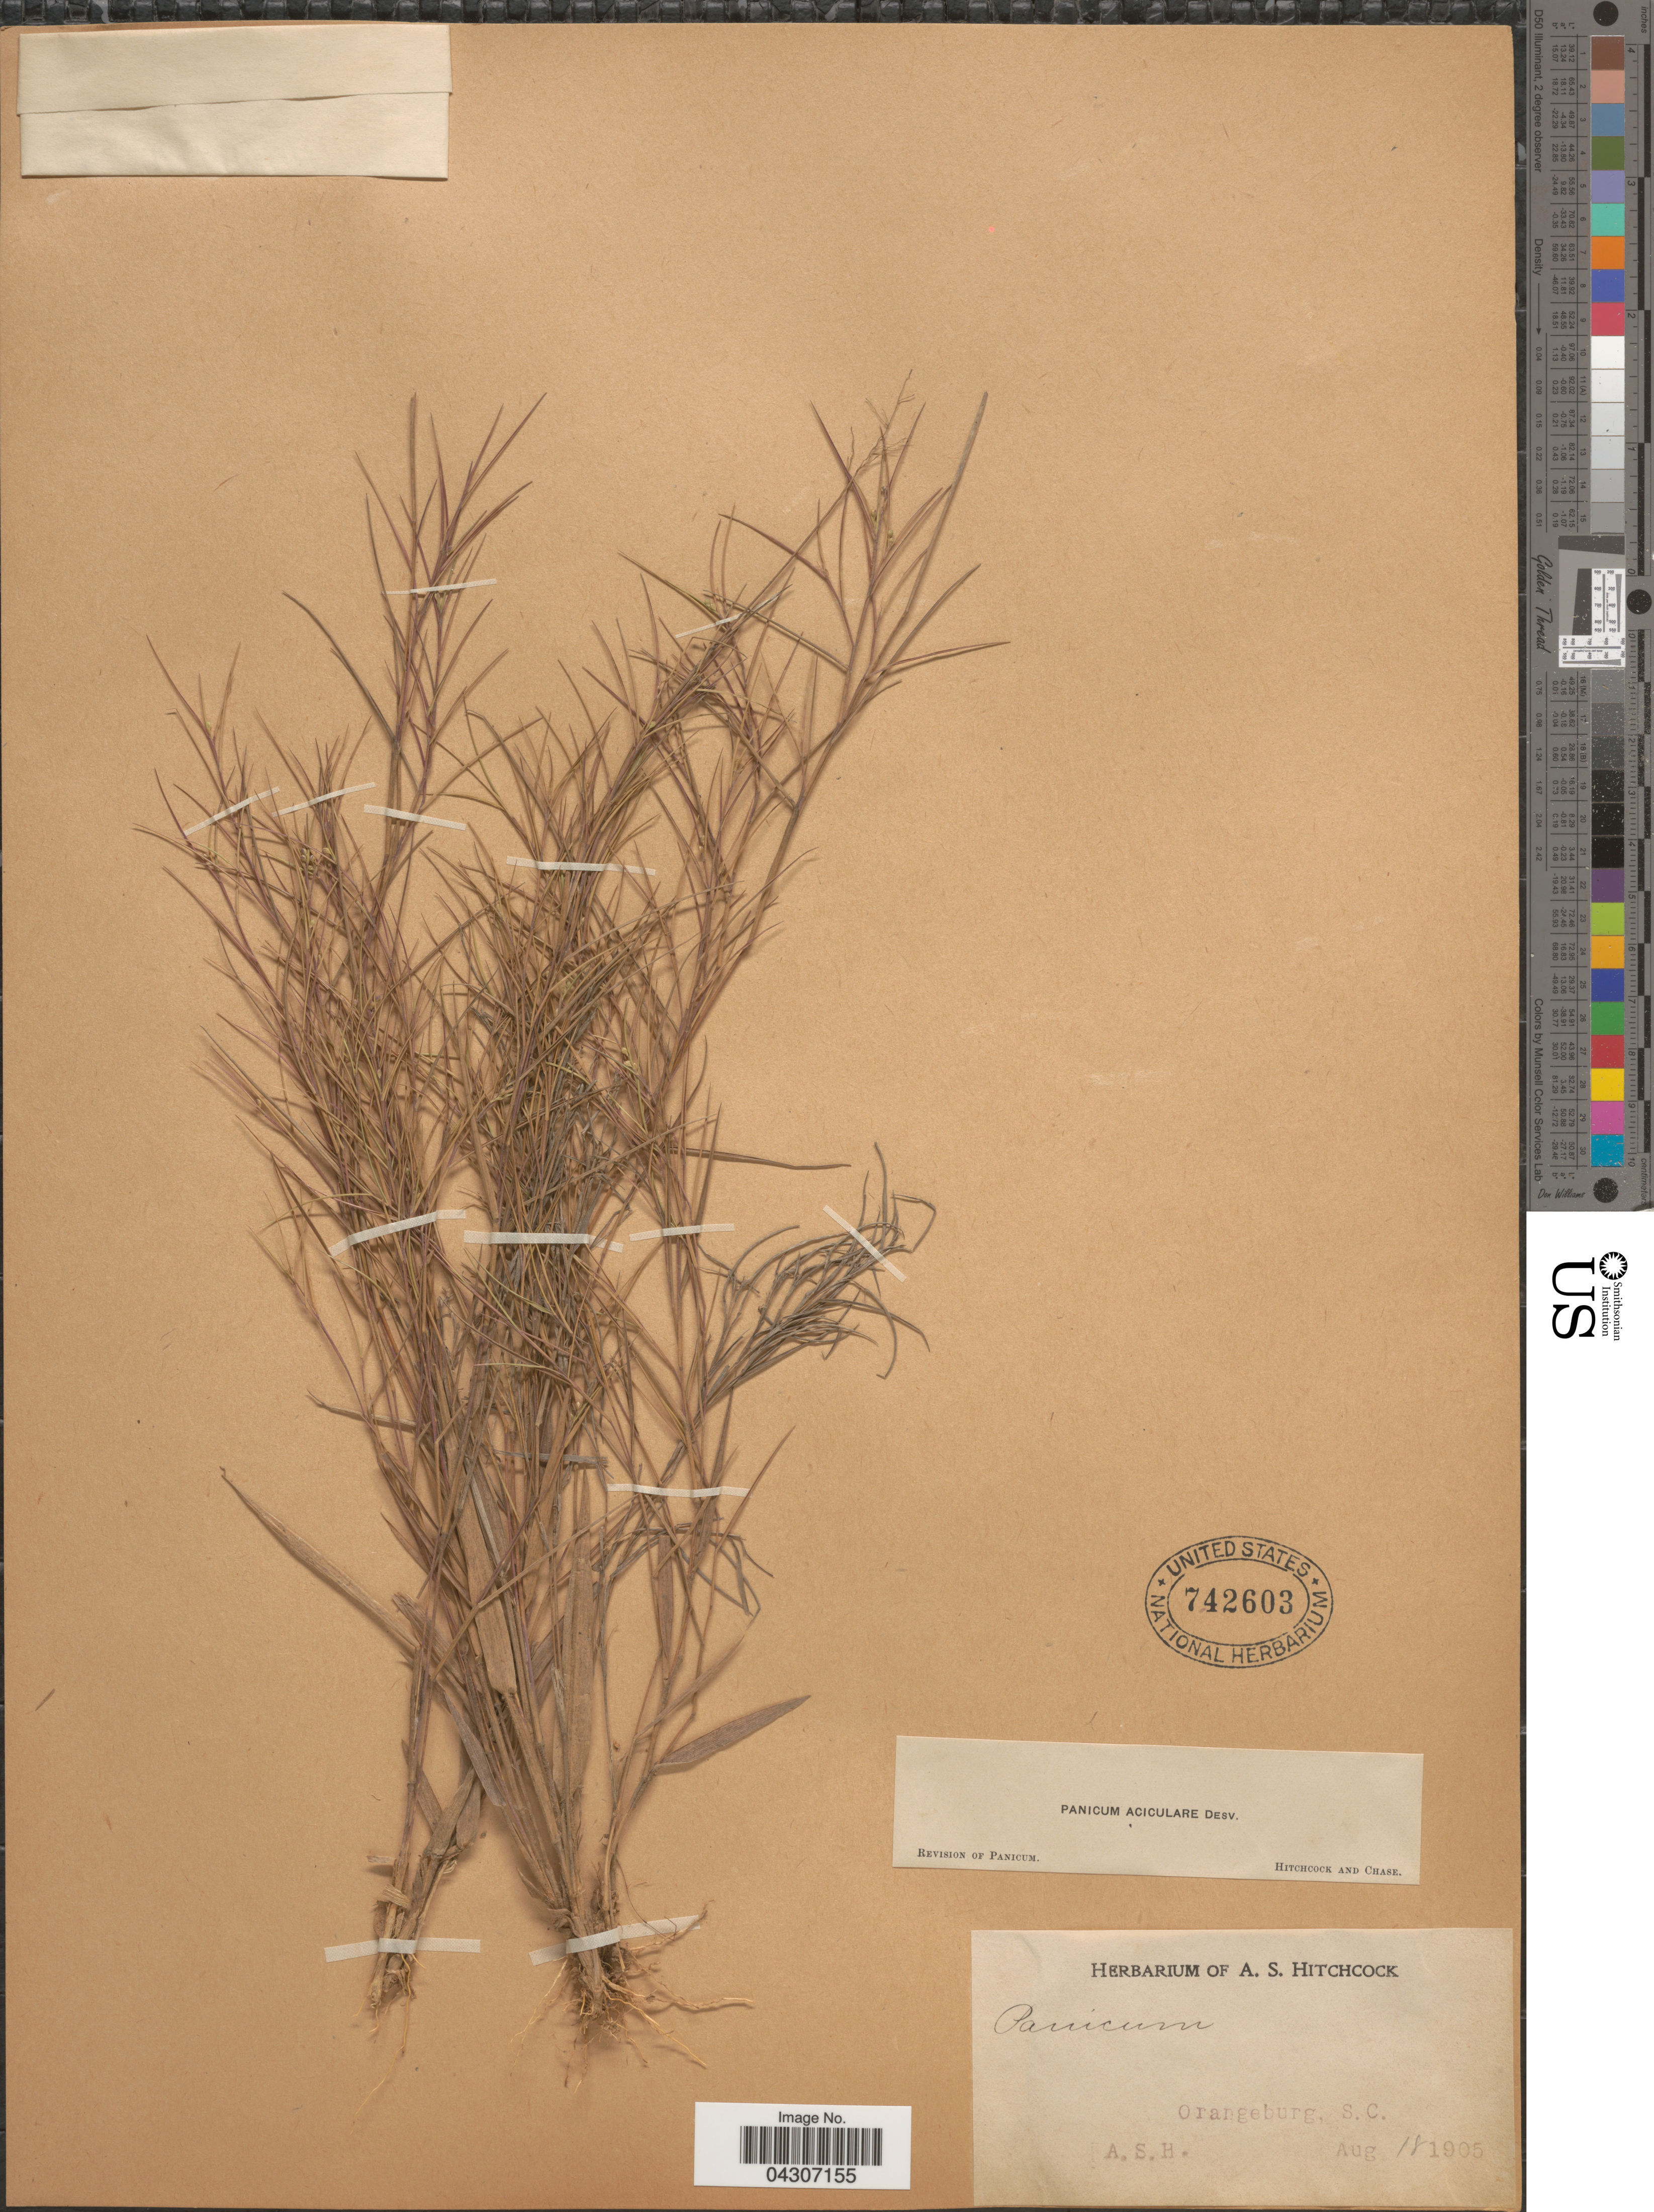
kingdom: Plantae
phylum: Tracheophyta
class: Liliopsida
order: Poales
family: Poaceae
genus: Dichanthelium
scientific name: Dichanthelium aciculare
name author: (Desv. ex Poir.) Gould & C.A. Clark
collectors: A. S. Hitchcock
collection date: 1905-08-18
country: United States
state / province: South Carolina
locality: Orangeburg.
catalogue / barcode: US 742603